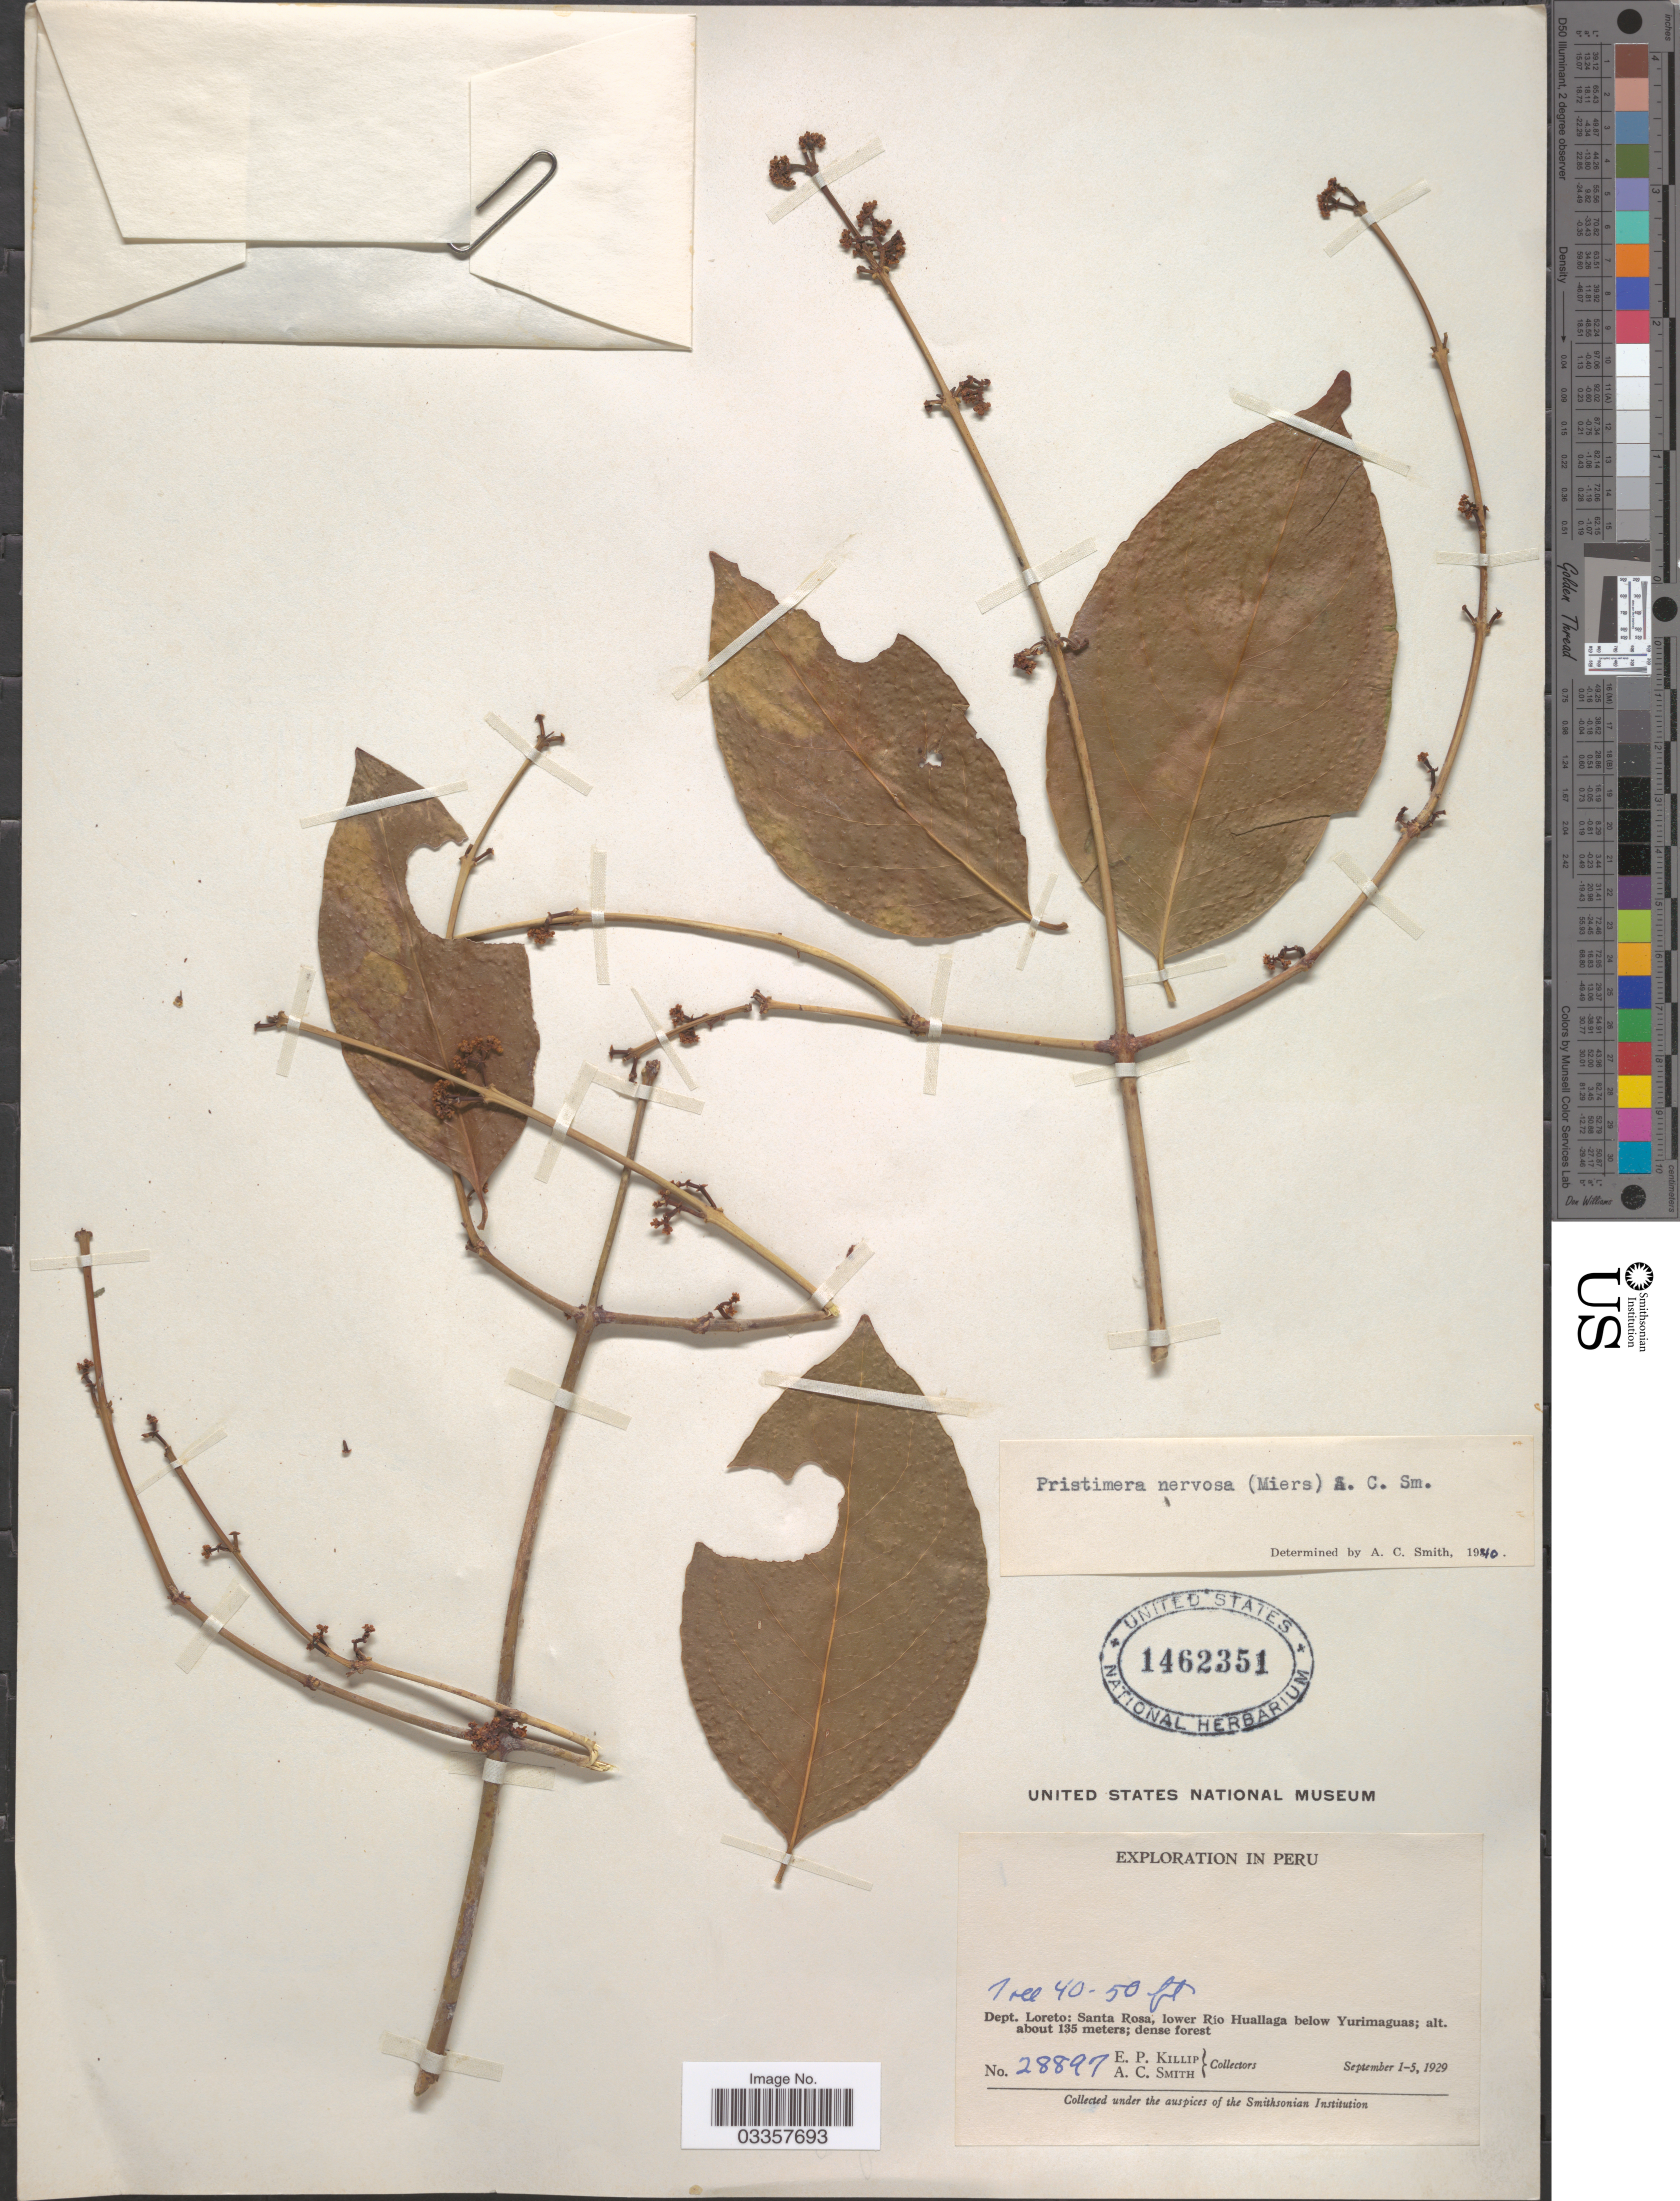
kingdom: Plantae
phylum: Tracheophyta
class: Magnoliopsida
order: Celastrales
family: Celastraceae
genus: Pristimera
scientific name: Pristimera nervosa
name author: (Miers) A.C. Sm.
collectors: E. P. Killip & A. C. Smith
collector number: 28897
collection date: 1929-09-01/1929-09-05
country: Peru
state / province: Loreto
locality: Dept. Loreto: Santa Rosa, lower Río Huallaga below Yurimaguas.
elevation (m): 135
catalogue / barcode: US 1462351